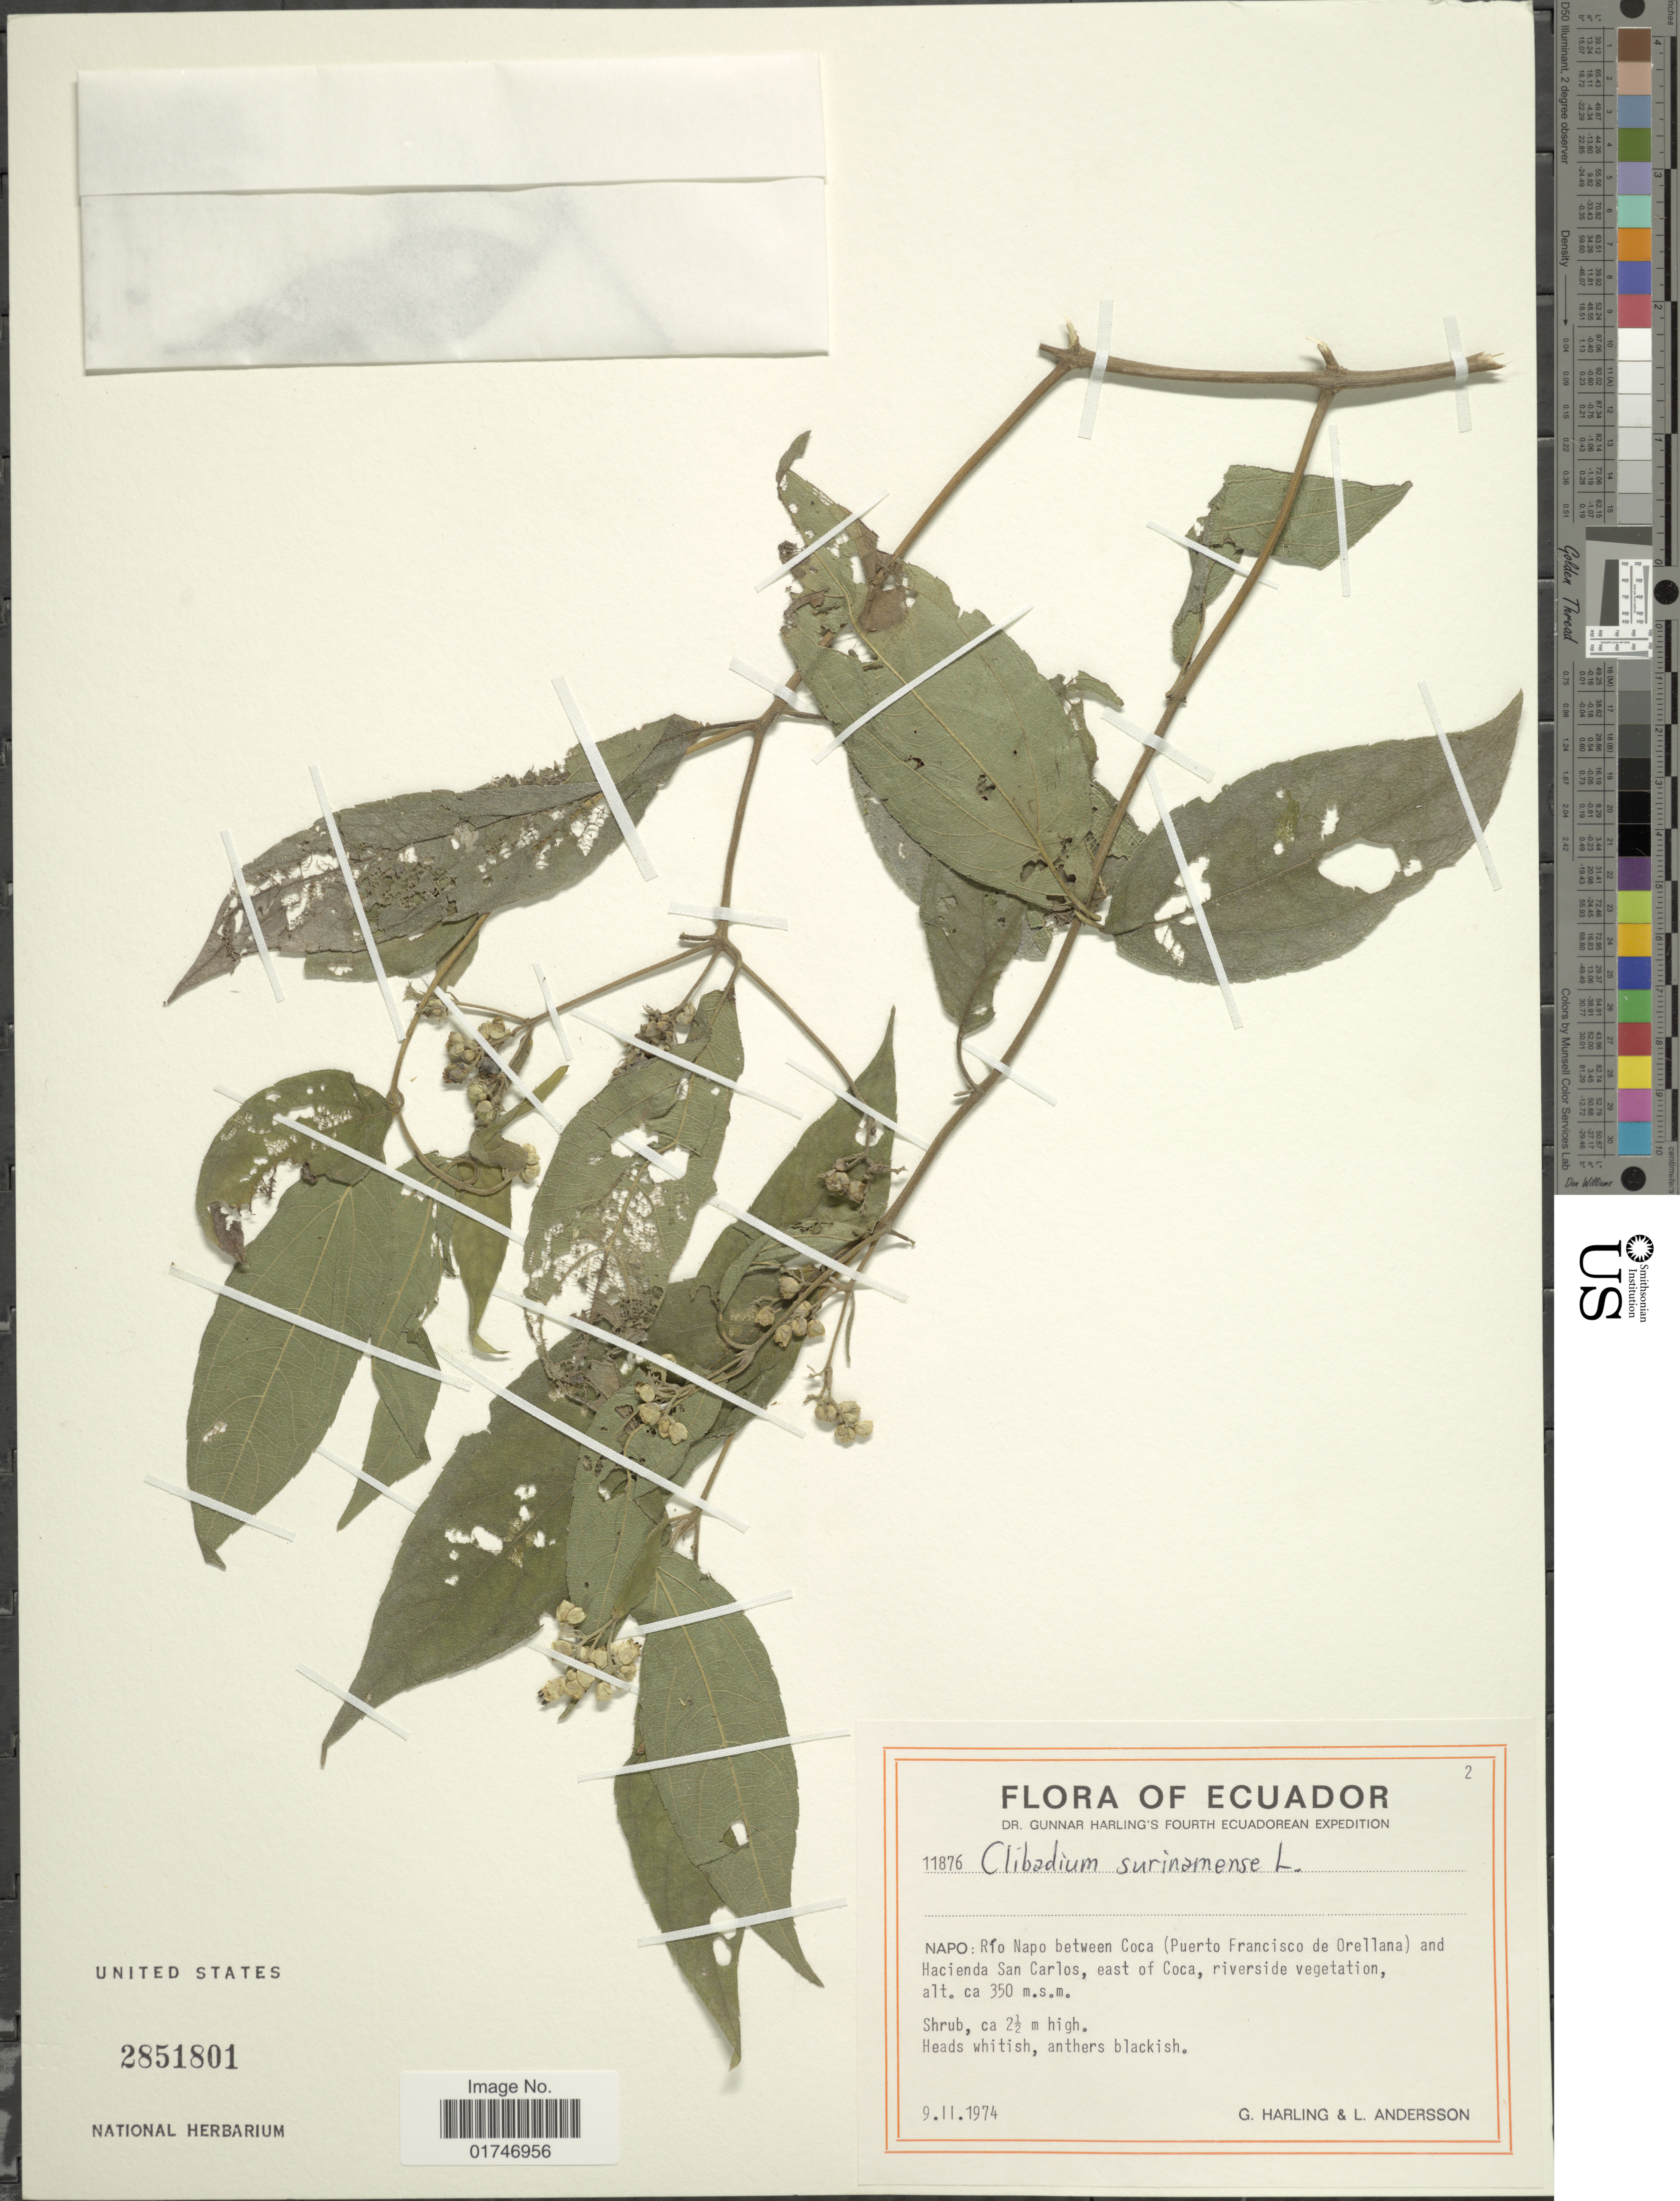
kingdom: Plantae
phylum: Tracheophyta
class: Magnoliopsida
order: Asterales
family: Asteraceae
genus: Clibadium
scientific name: Clibadium surinamense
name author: L.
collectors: G. Harling & L. Andersson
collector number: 11876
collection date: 1974-02-09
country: Ecuador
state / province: Napo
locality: Napo: Río Napo between Coca (Puerto Francisco de Orellana) and Hacienda San Carlos, east of Coca, riverside vegetation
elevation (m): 350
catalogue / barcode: US 2851801